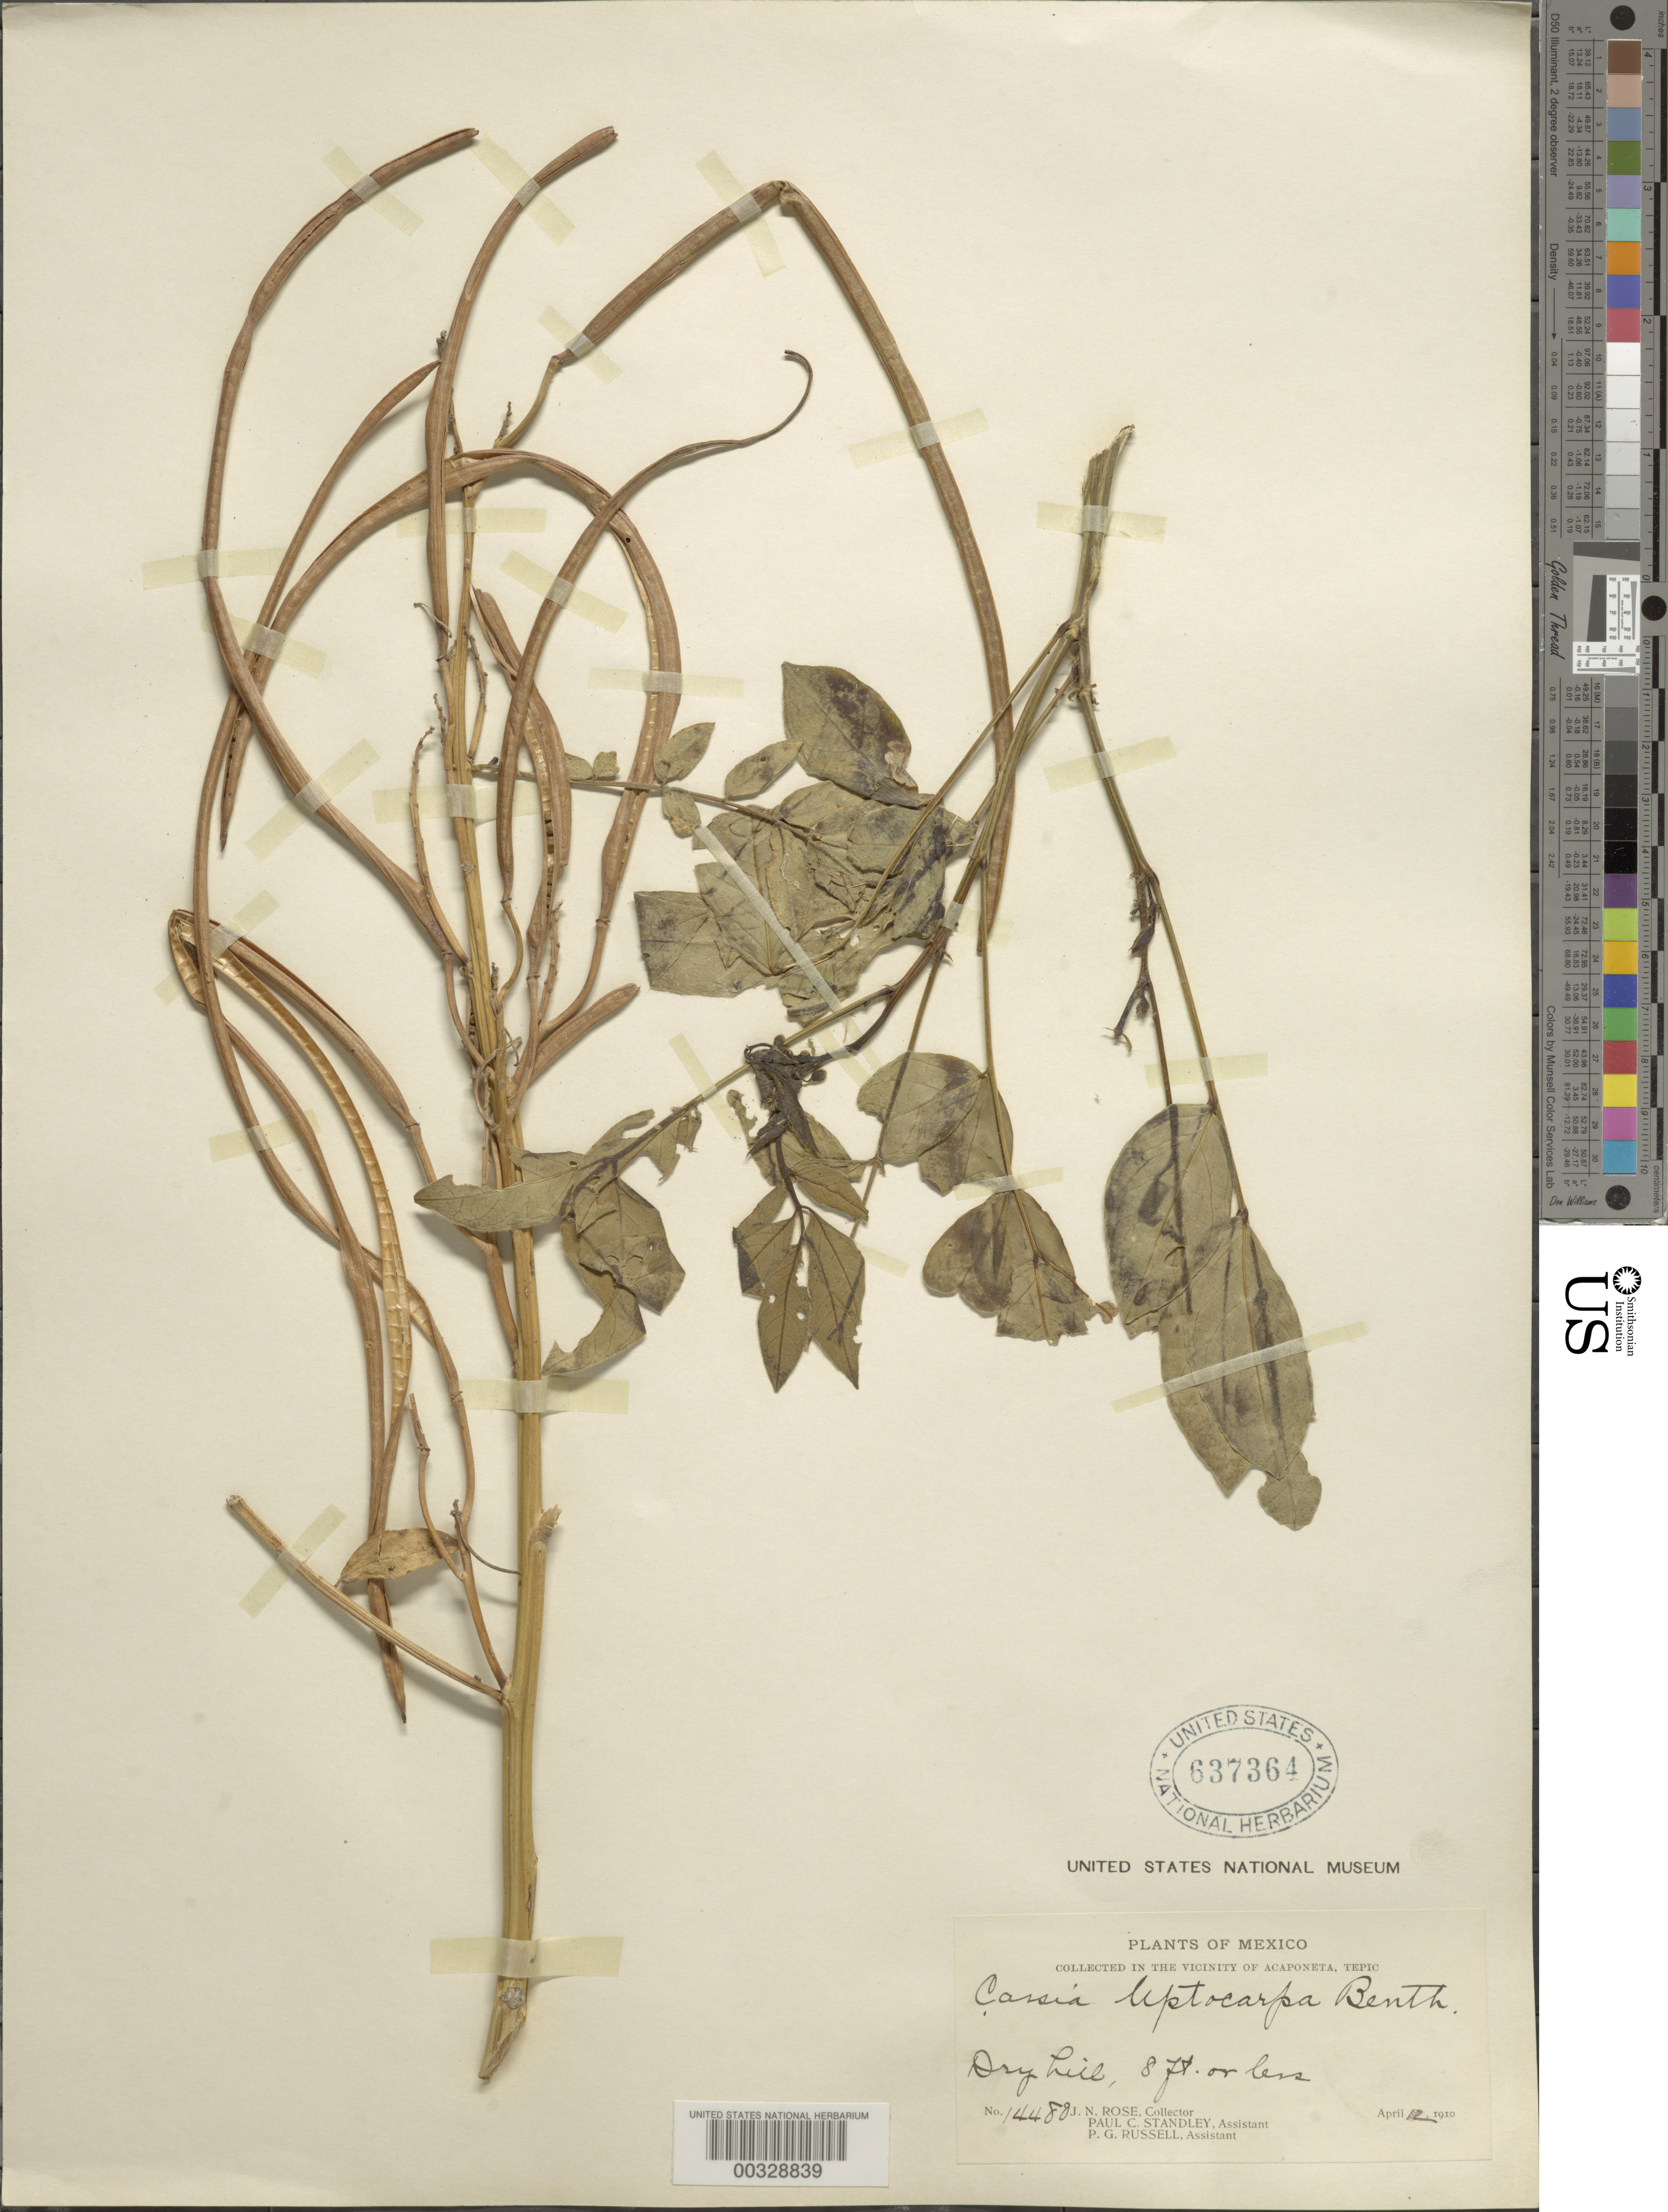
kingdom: Plantae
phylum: Tracheophyta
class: Magnoliopsida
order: Fabales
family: Fabaceae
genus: Senna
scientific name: Senna hirsuta var. leptocarpa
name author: (Benth.) H.S. Irwin & Barneby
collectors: J. N. Rose, P. C. Standley & P. G. Russell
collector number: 14480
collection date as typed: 12 Apr 1910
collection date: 1910-04-12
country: Mexico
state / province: Nayarit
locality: In the vicinity of Acaponeta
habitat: Dry hill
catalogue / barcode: US 637364